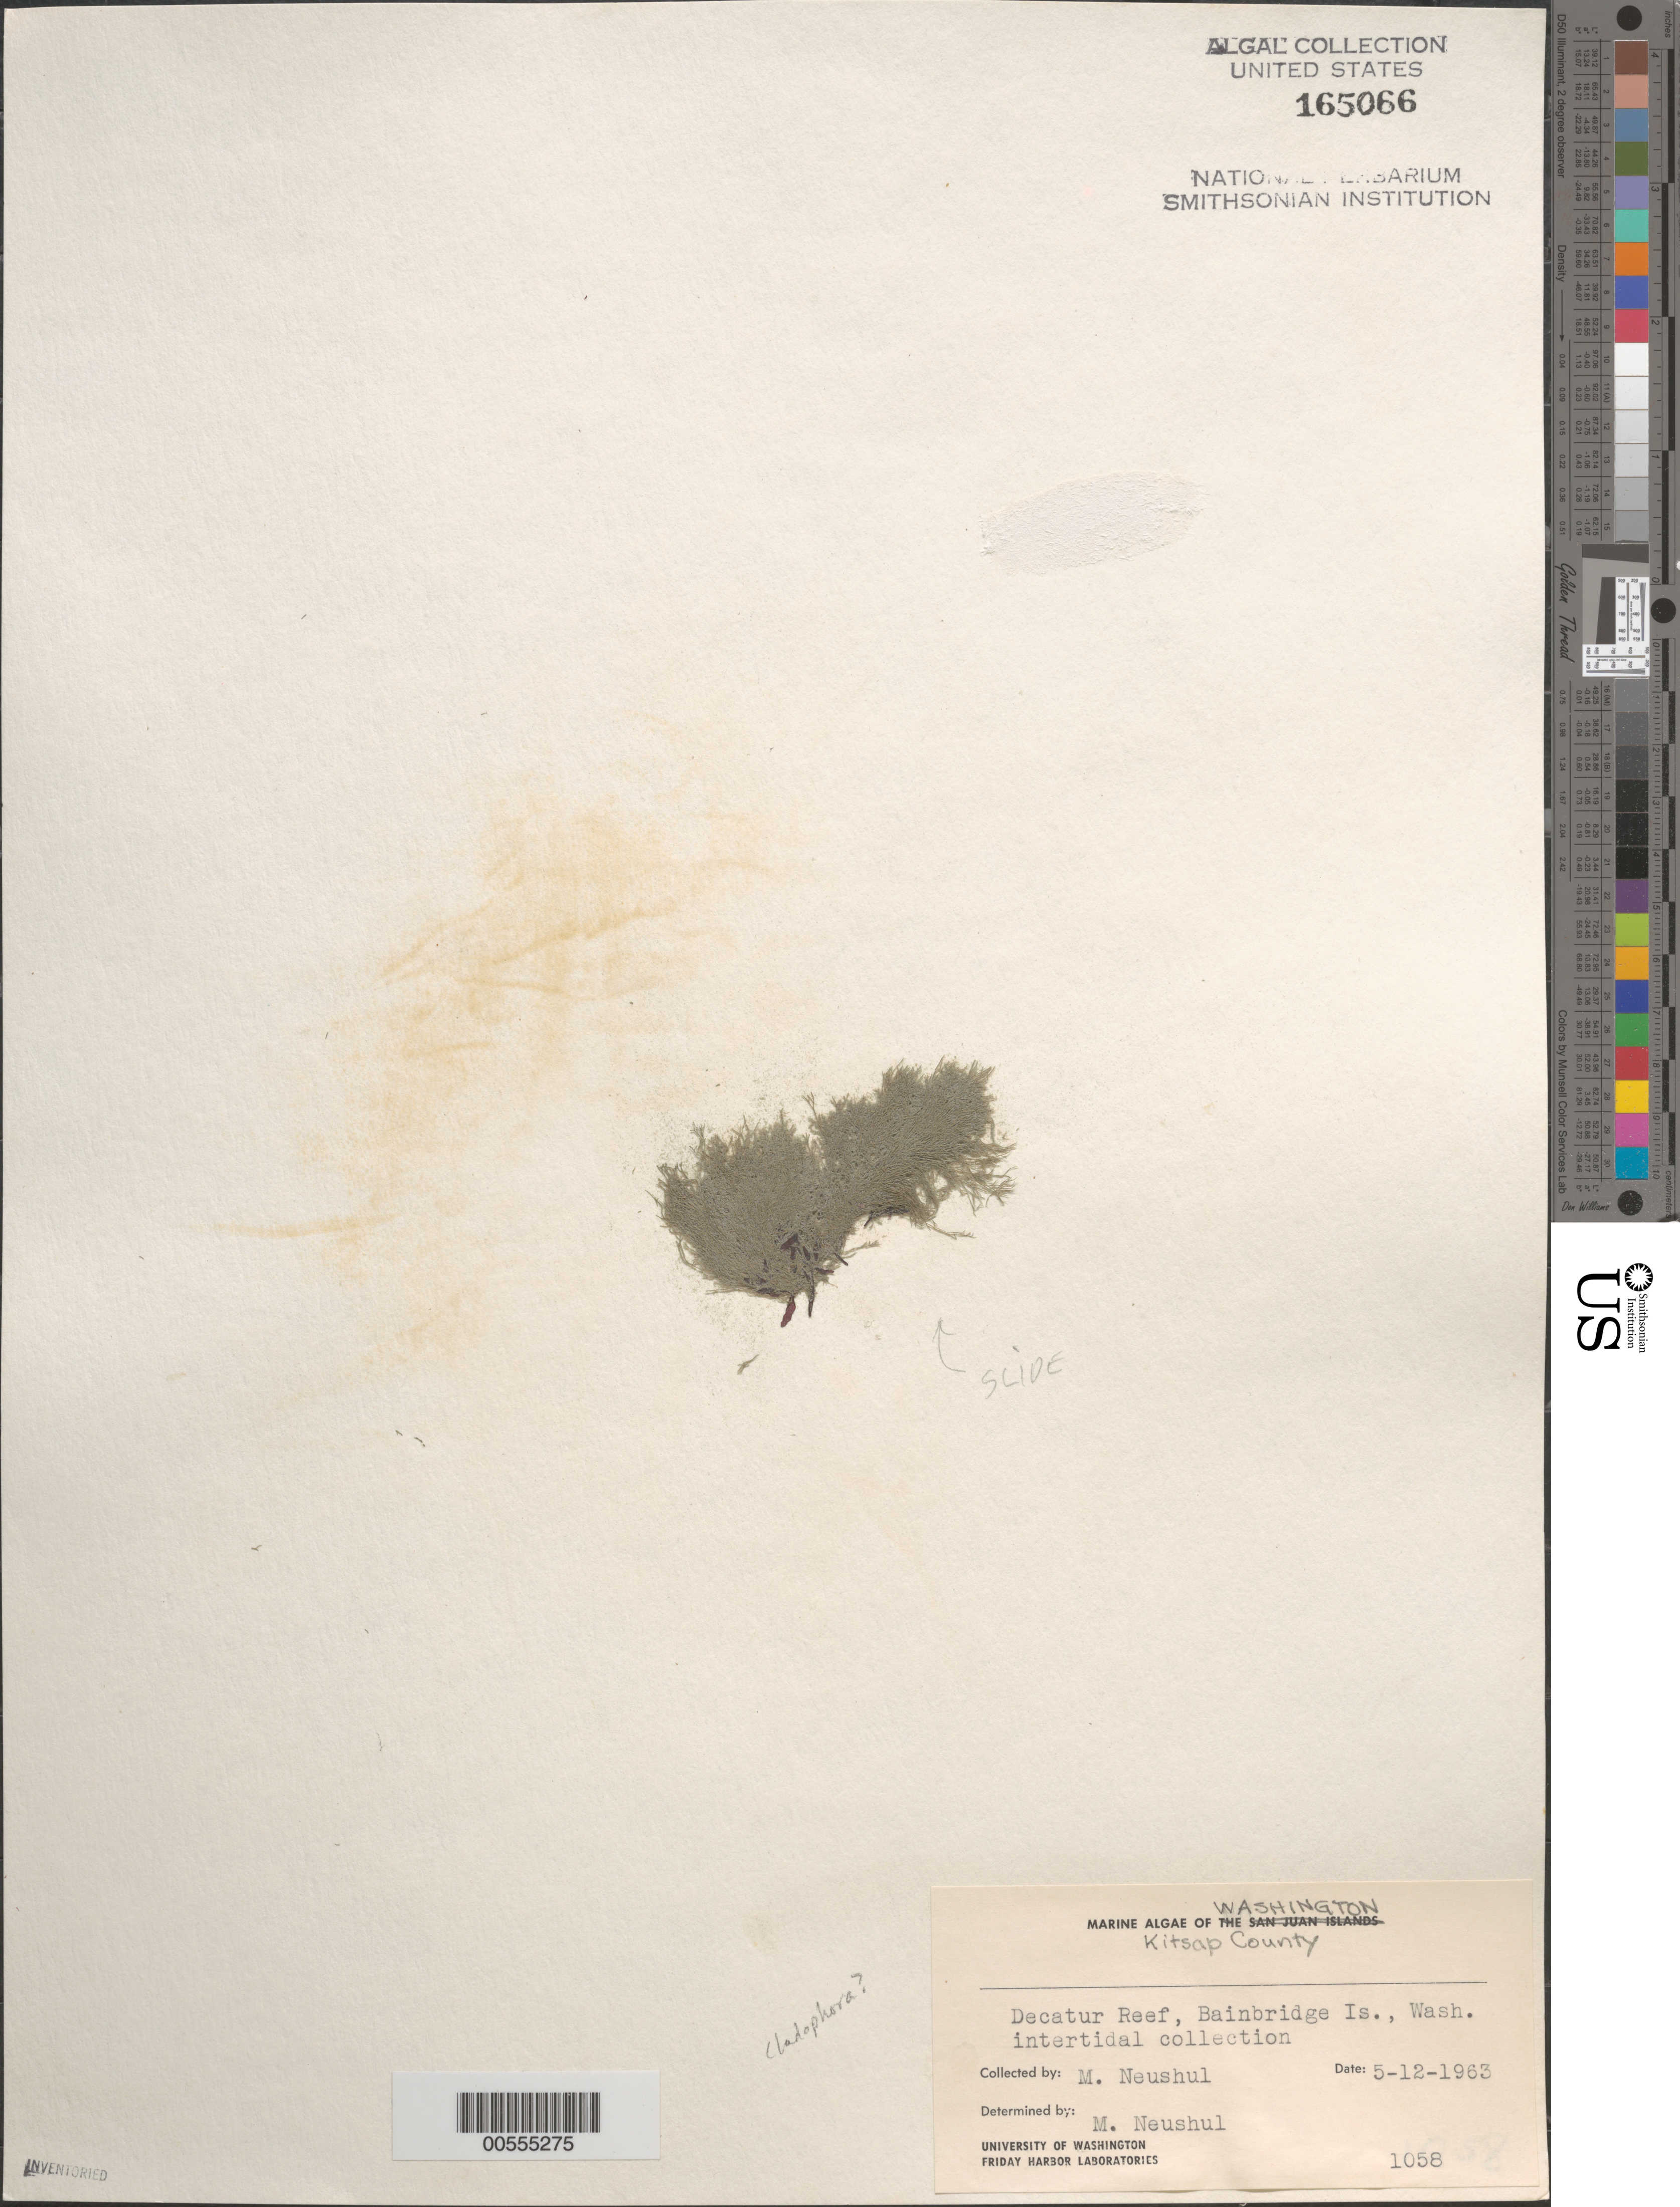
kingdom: Plantae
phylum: Chlorophyta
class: Ulvophyceae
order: Cladophorales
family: Cladophoraceae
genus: Cladophora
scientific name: Cladophora sp.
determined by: Neushul, M.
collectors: M. Neushul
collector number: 1058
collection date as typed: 12 May 1963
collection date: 1963-05-12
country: United States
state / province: Washington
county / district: Kitsap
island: Bainbridge Island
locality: Decatur Reef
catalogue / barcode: US 165066